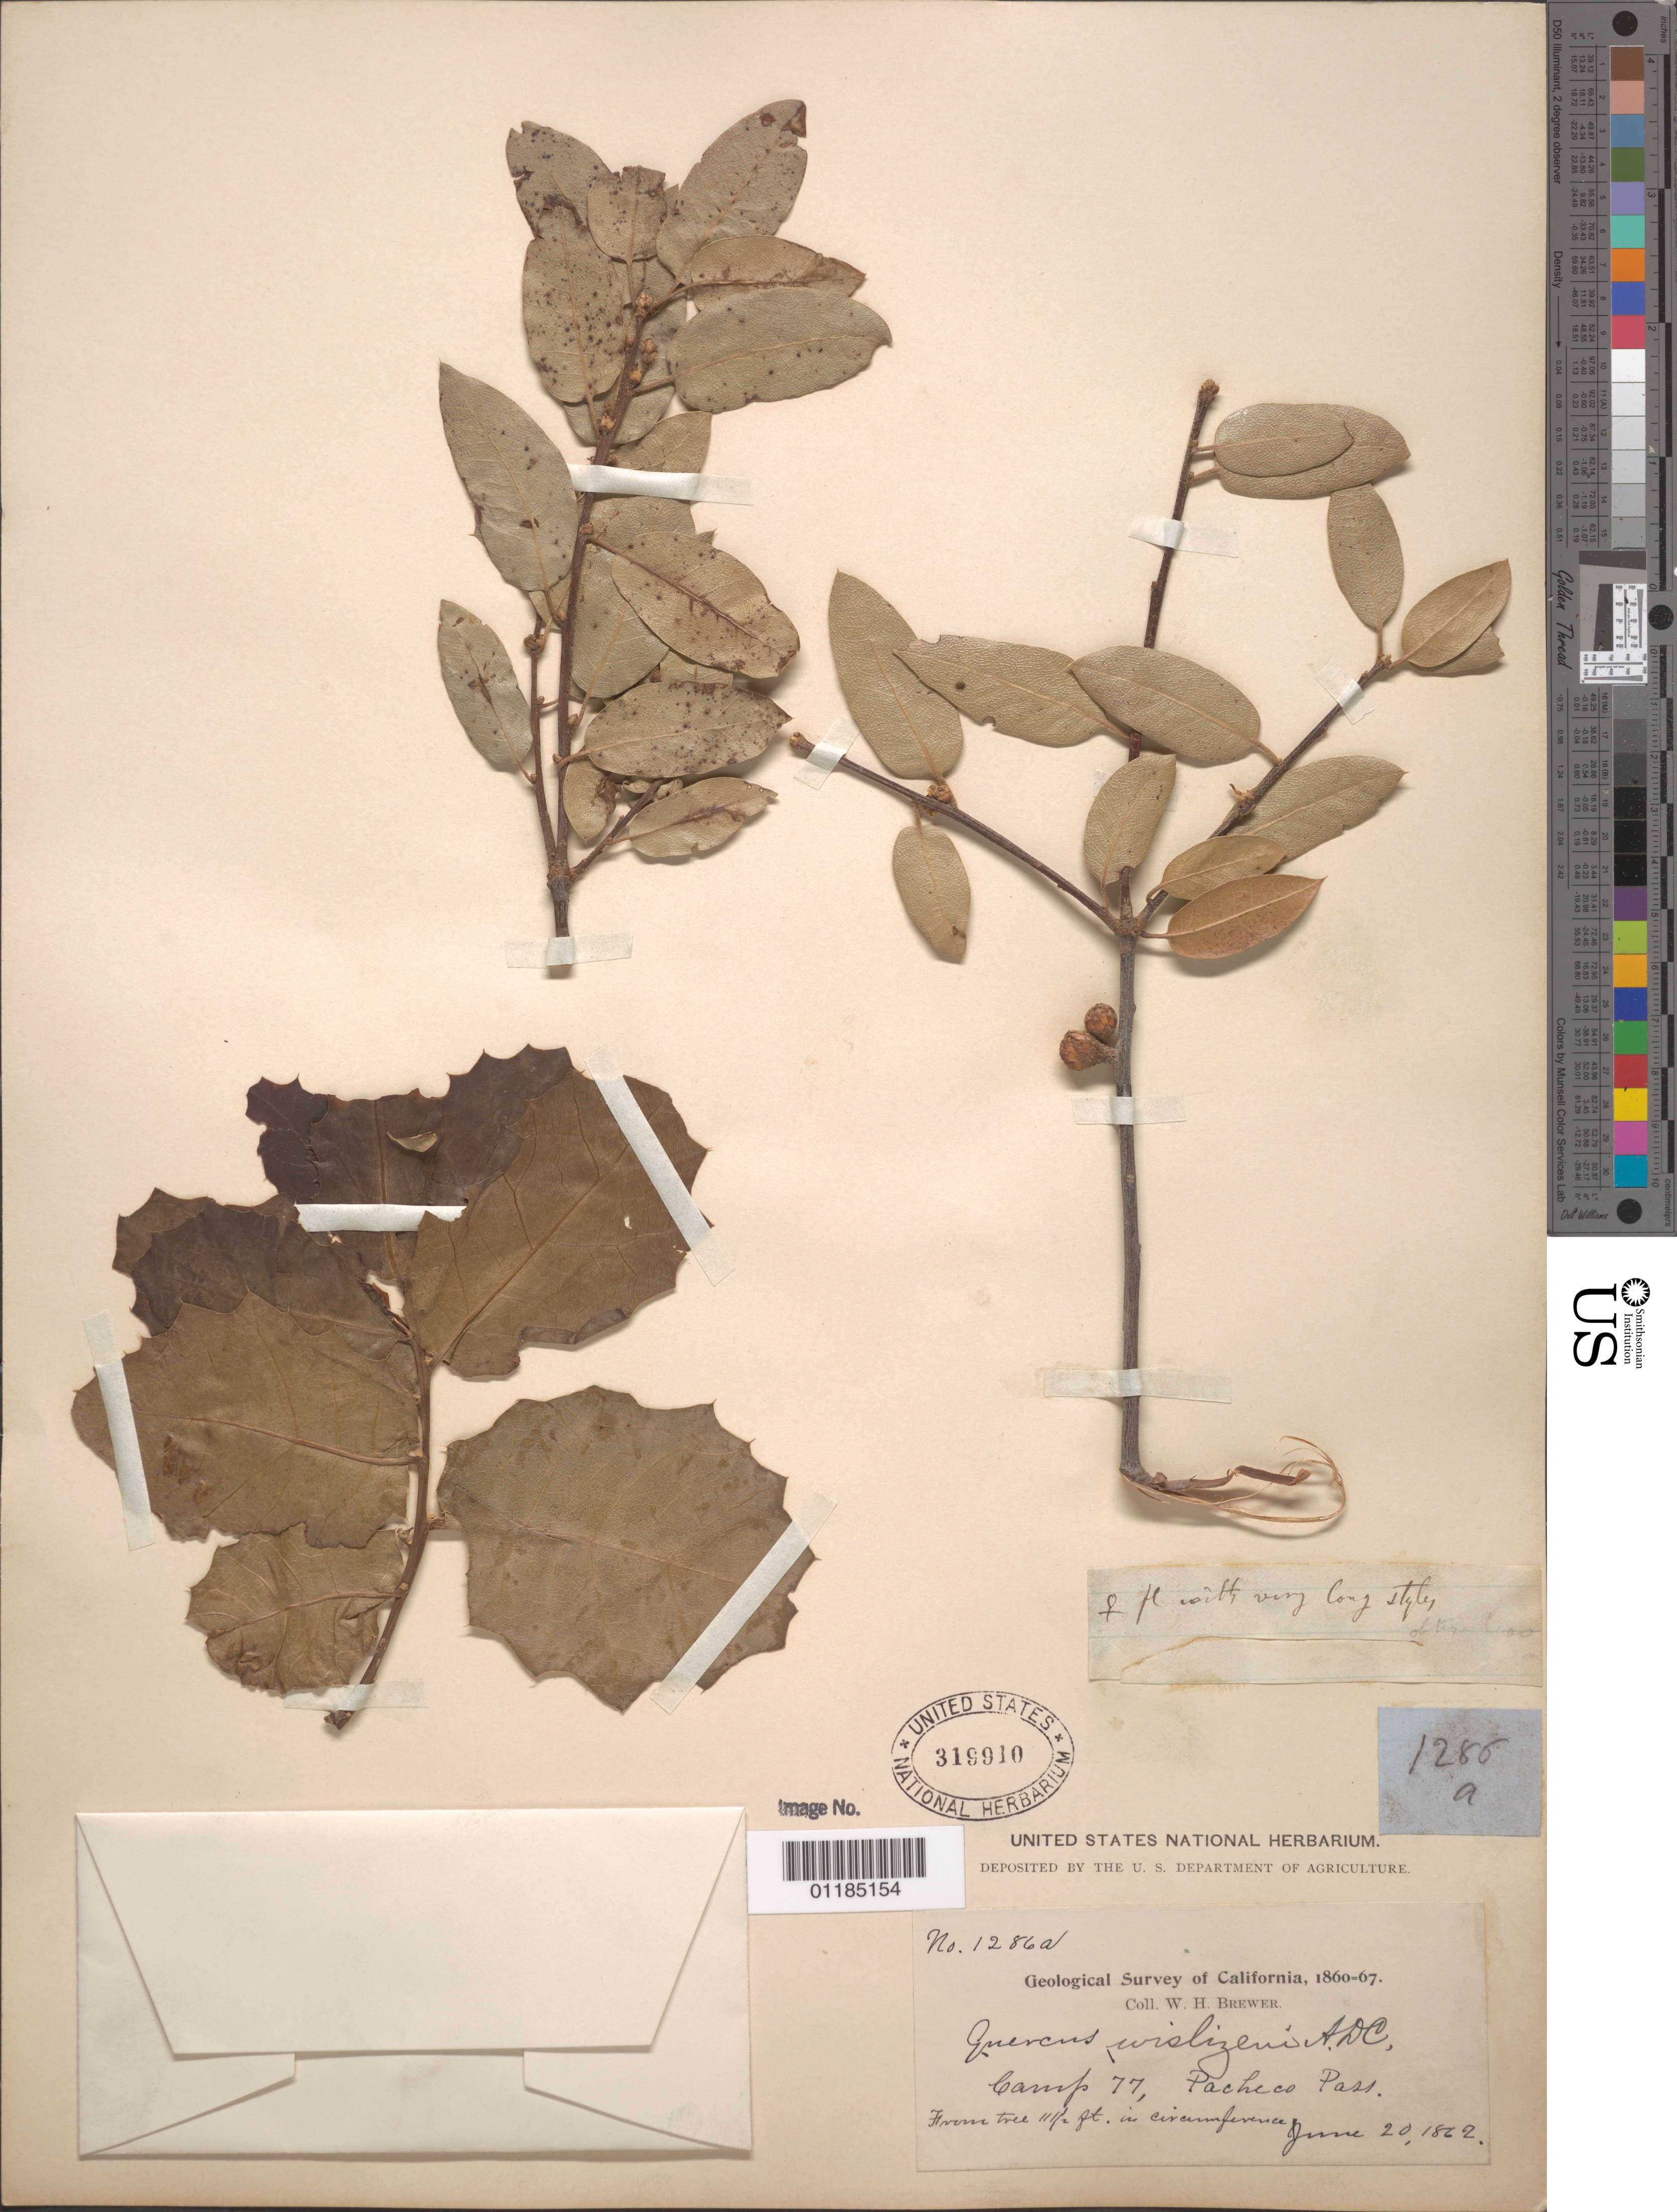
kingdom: Plantae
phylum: Tracheophyta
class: Magnoliopsida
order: Fagales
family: Fagaceae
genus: Quercus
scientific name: Quercus wislizeni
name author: A. DC.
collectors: W. H. Brewer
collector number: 1286a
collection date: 1862-06-20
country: United States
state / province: California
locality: Camp 77, Pacheco Pass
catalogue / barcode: US 319910